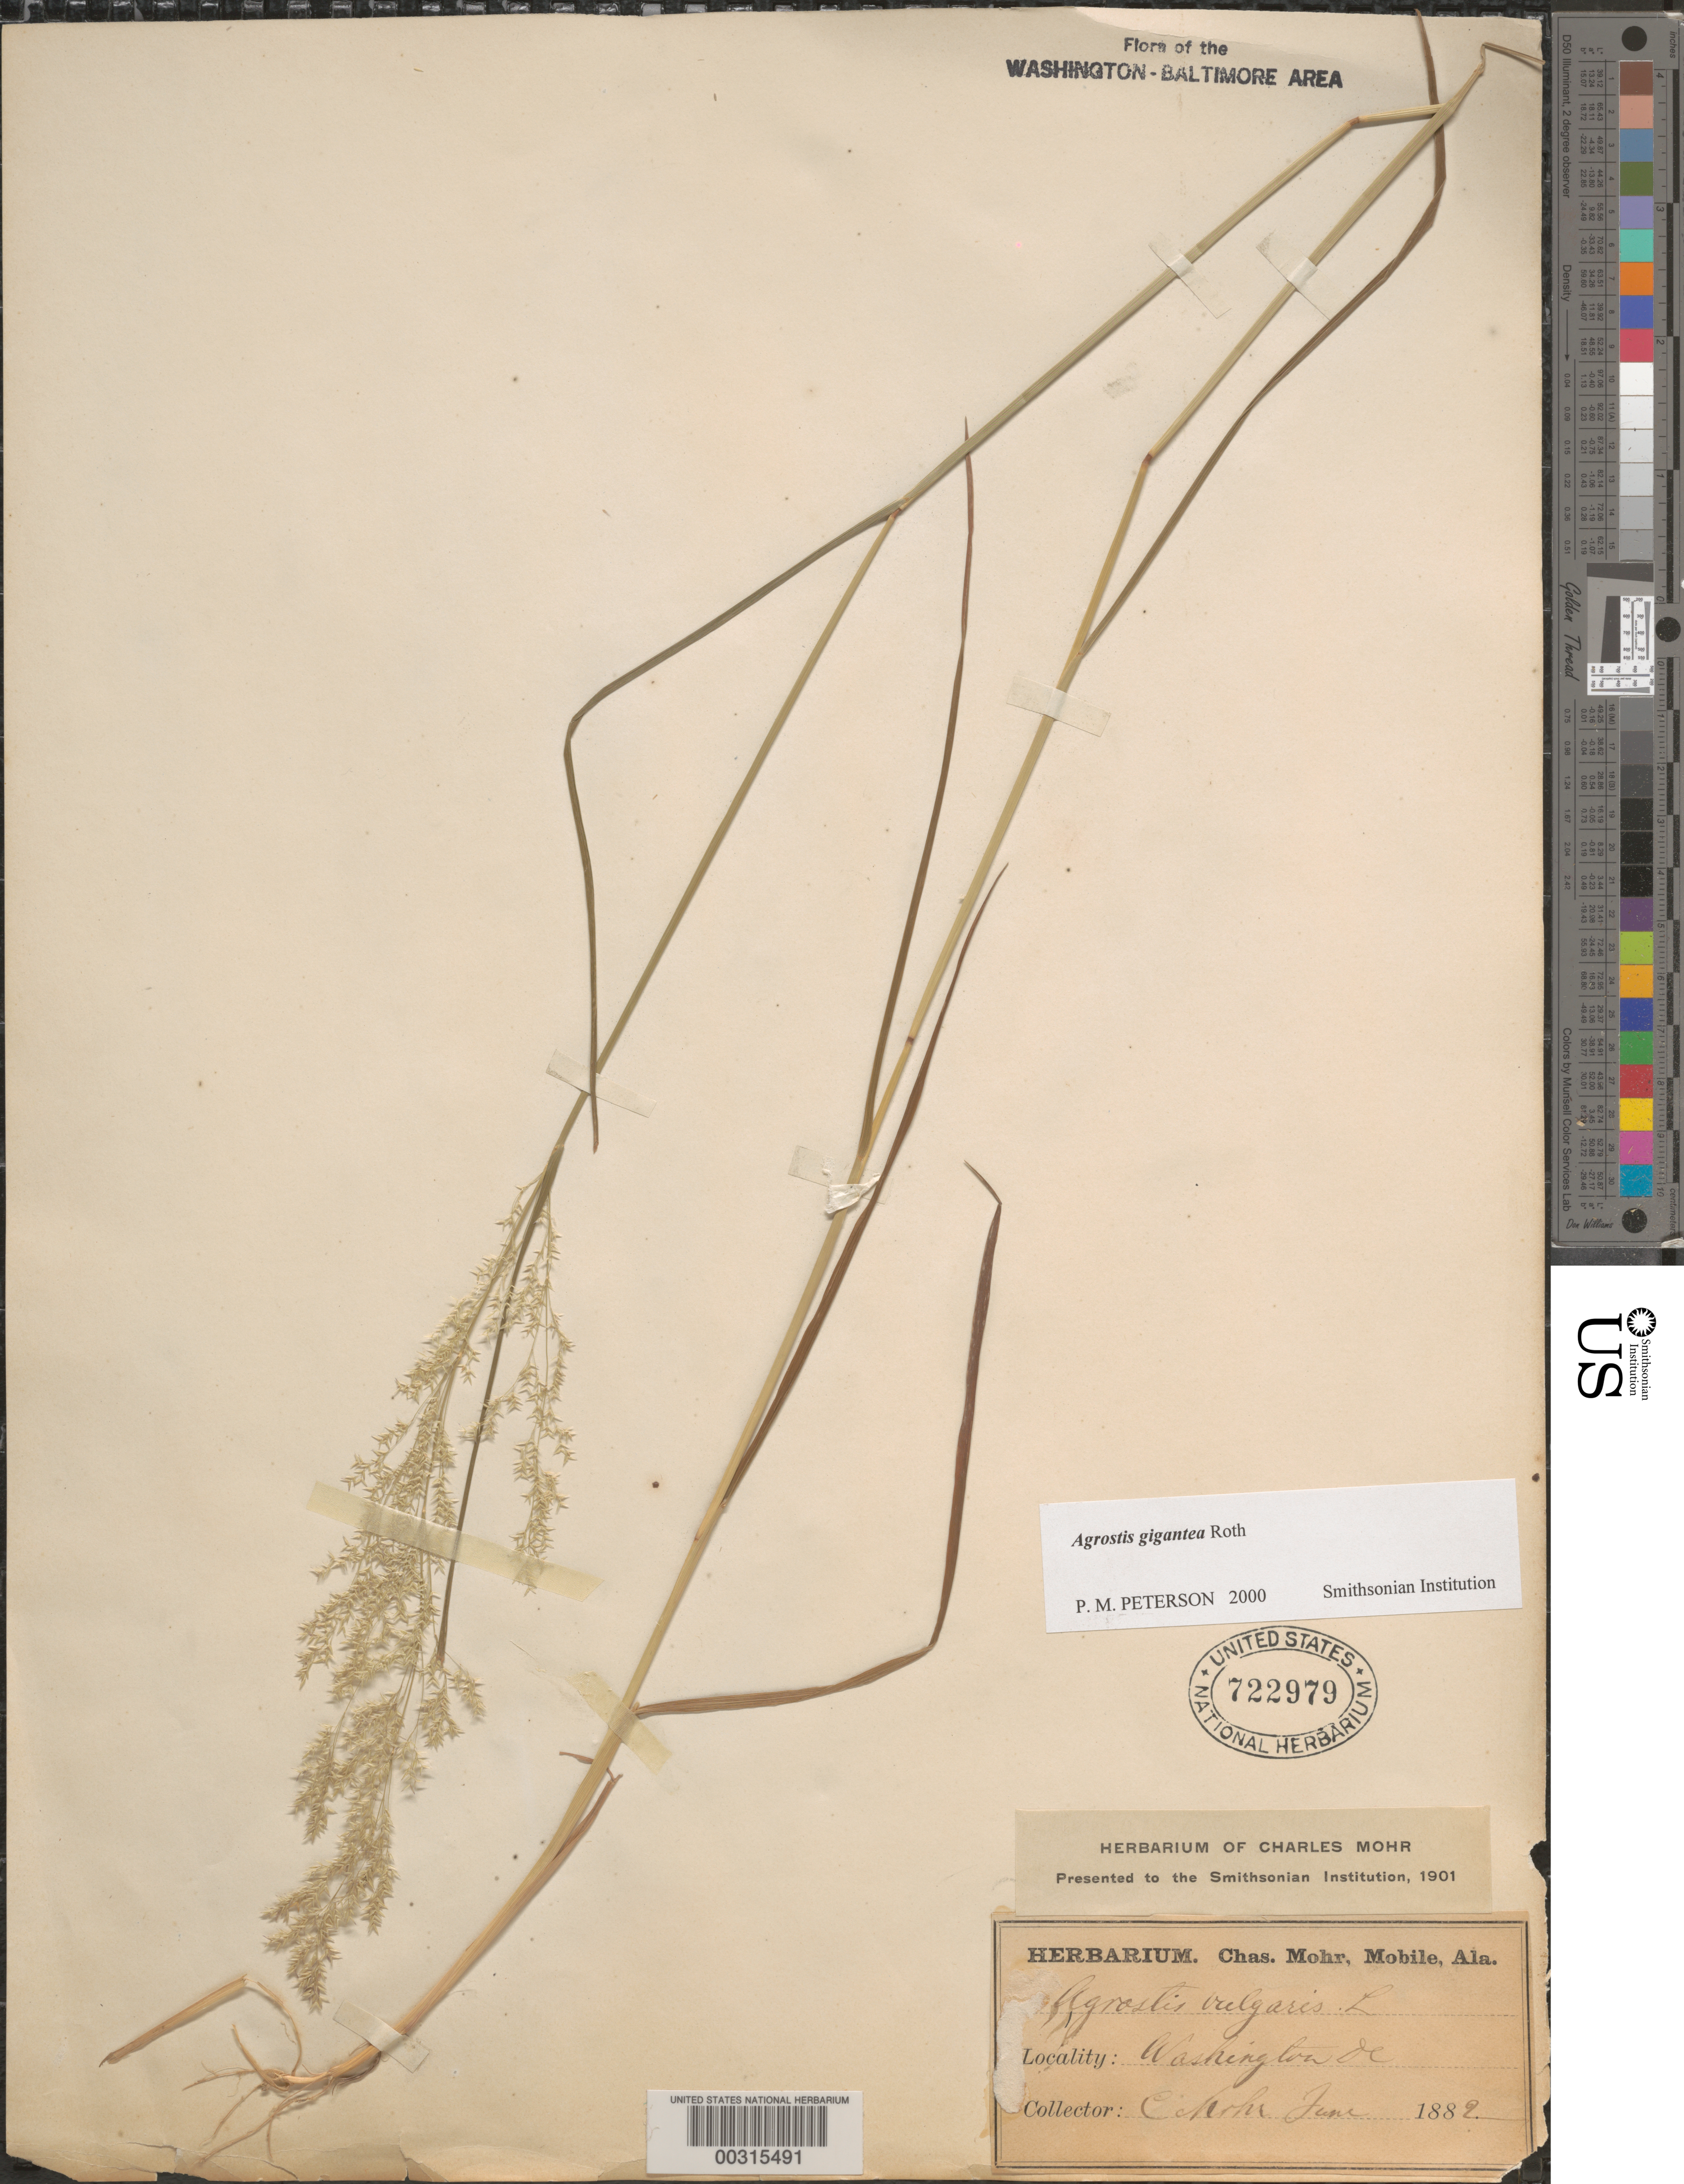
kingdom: Plantae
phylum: Tracheophyta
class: Liliopsida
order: Poales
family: Poaceae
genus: Agrostis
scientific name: Agrostis gigantea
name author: Roth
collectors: C. T. Mohr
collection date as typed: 1882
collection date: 1882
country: United States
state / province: District of Columbia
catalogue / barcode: US 722979